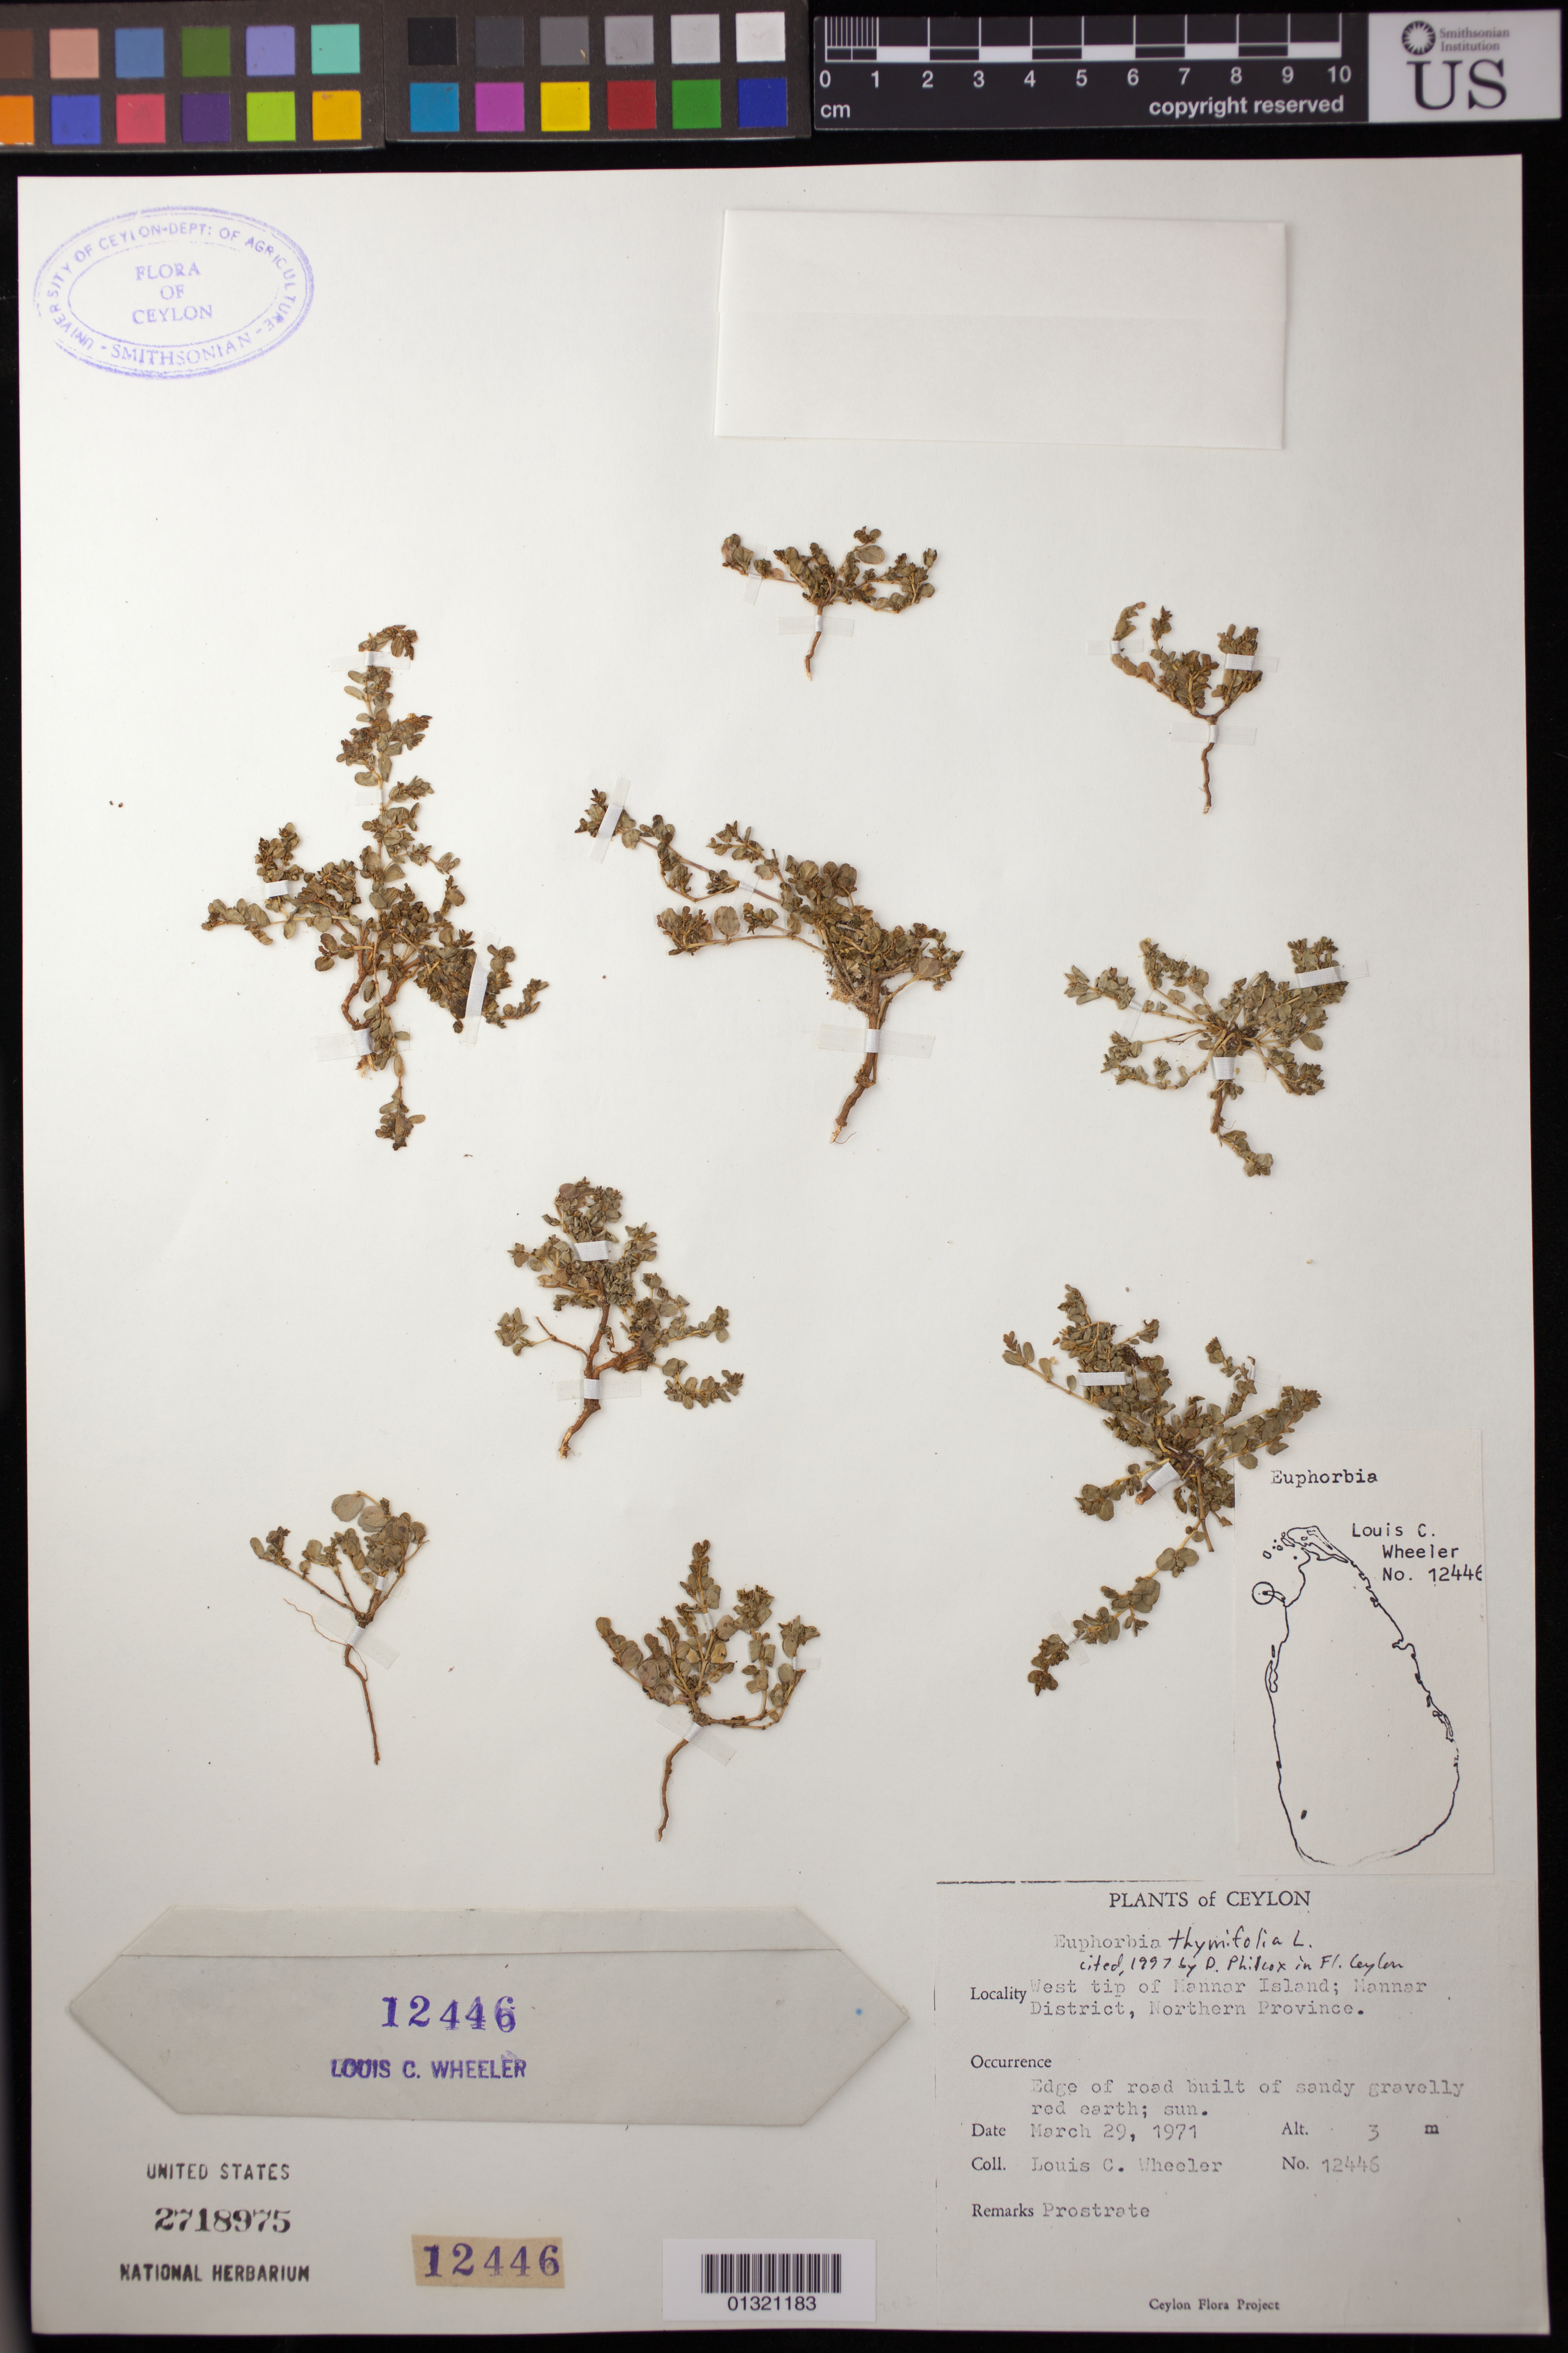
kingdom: Plantae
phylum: Tracheophyta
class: Magnoliopsida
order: Malpighiales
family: Euphorbiaceae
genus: Euphorbia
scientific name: Euphorbia thymifolia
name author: L.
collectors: L. C. Wheeler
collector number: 12446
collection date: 1971-03-29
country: Sri Lanka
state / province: Northern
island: Ceylon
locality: West tip of Mannar Island; Mannar District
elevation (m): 3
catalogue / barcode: US 2718975